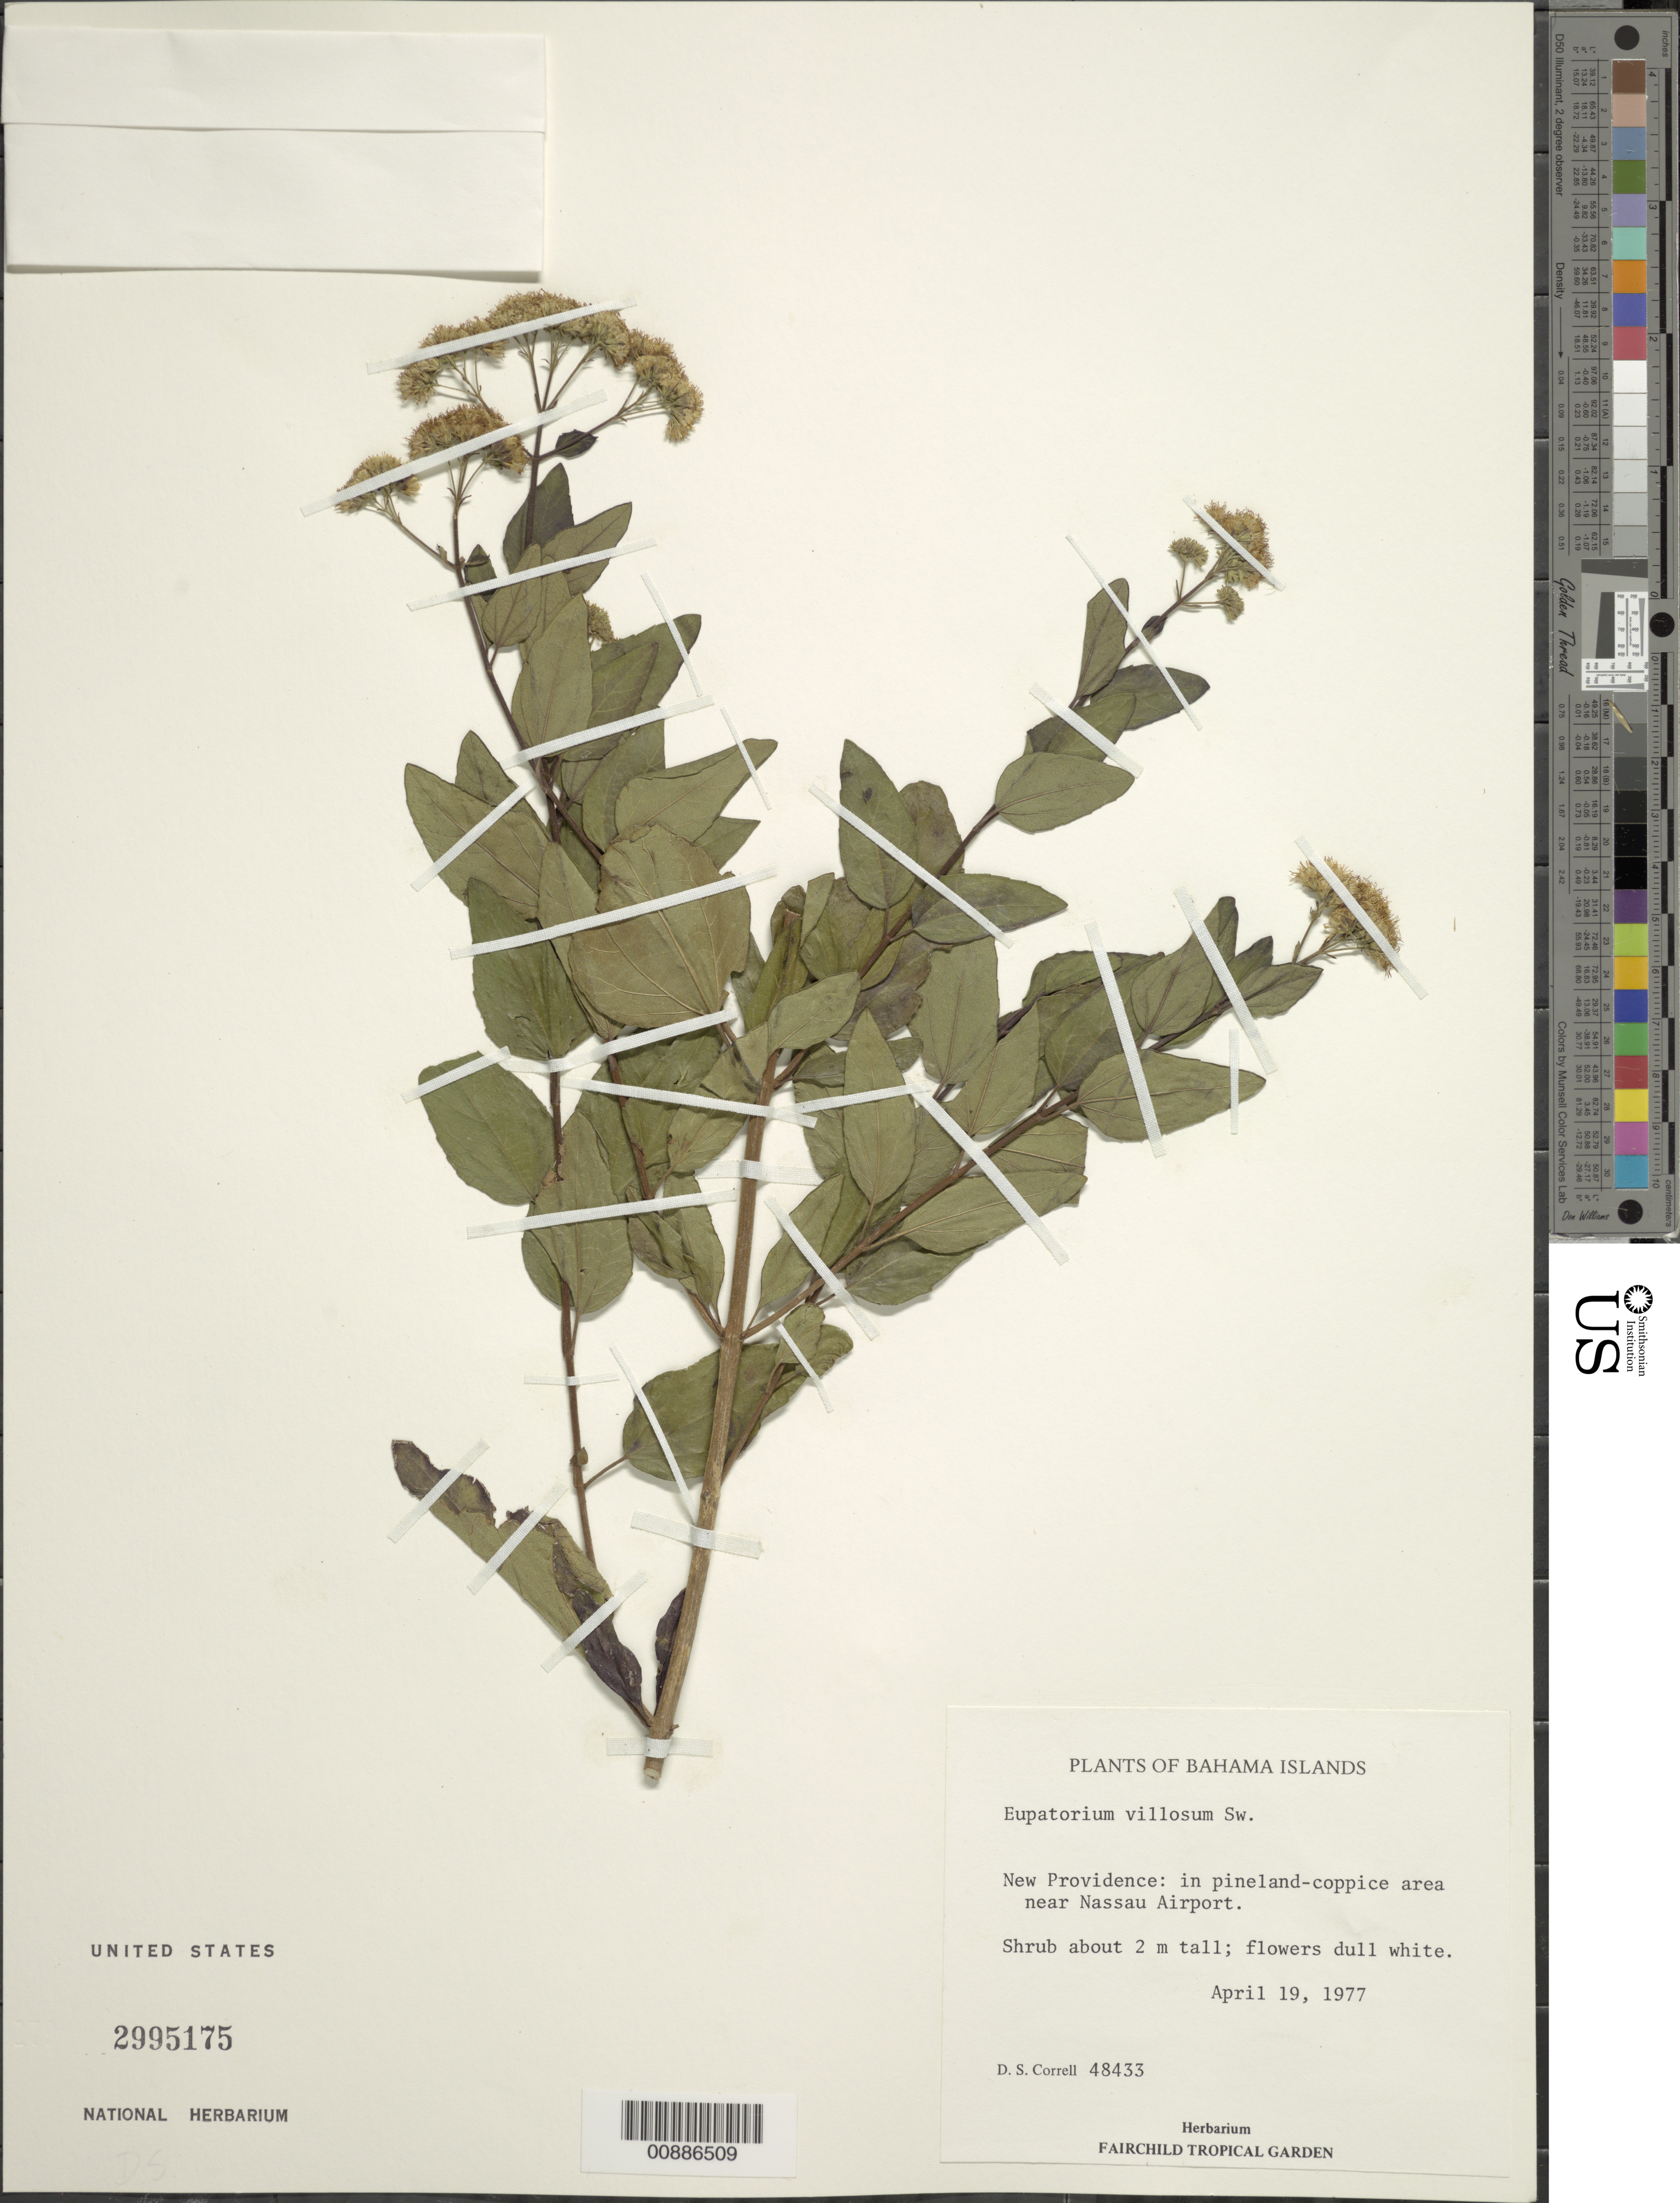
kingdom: Plantae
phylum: Tracheophyta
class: Magnoliopsida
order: Asterales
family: Asteraceae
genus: Koanophyllon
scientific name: Koanophyllon villosum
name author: (Sw.) R.M. King & H. Rob.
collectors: D. S. Correll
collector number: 48433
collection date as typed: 19 Apr 1977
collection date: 1977-04-19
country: Bahamas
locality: New Providence: near Nassau Airport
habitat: In pineland-coppice area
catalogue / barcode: US 2995175